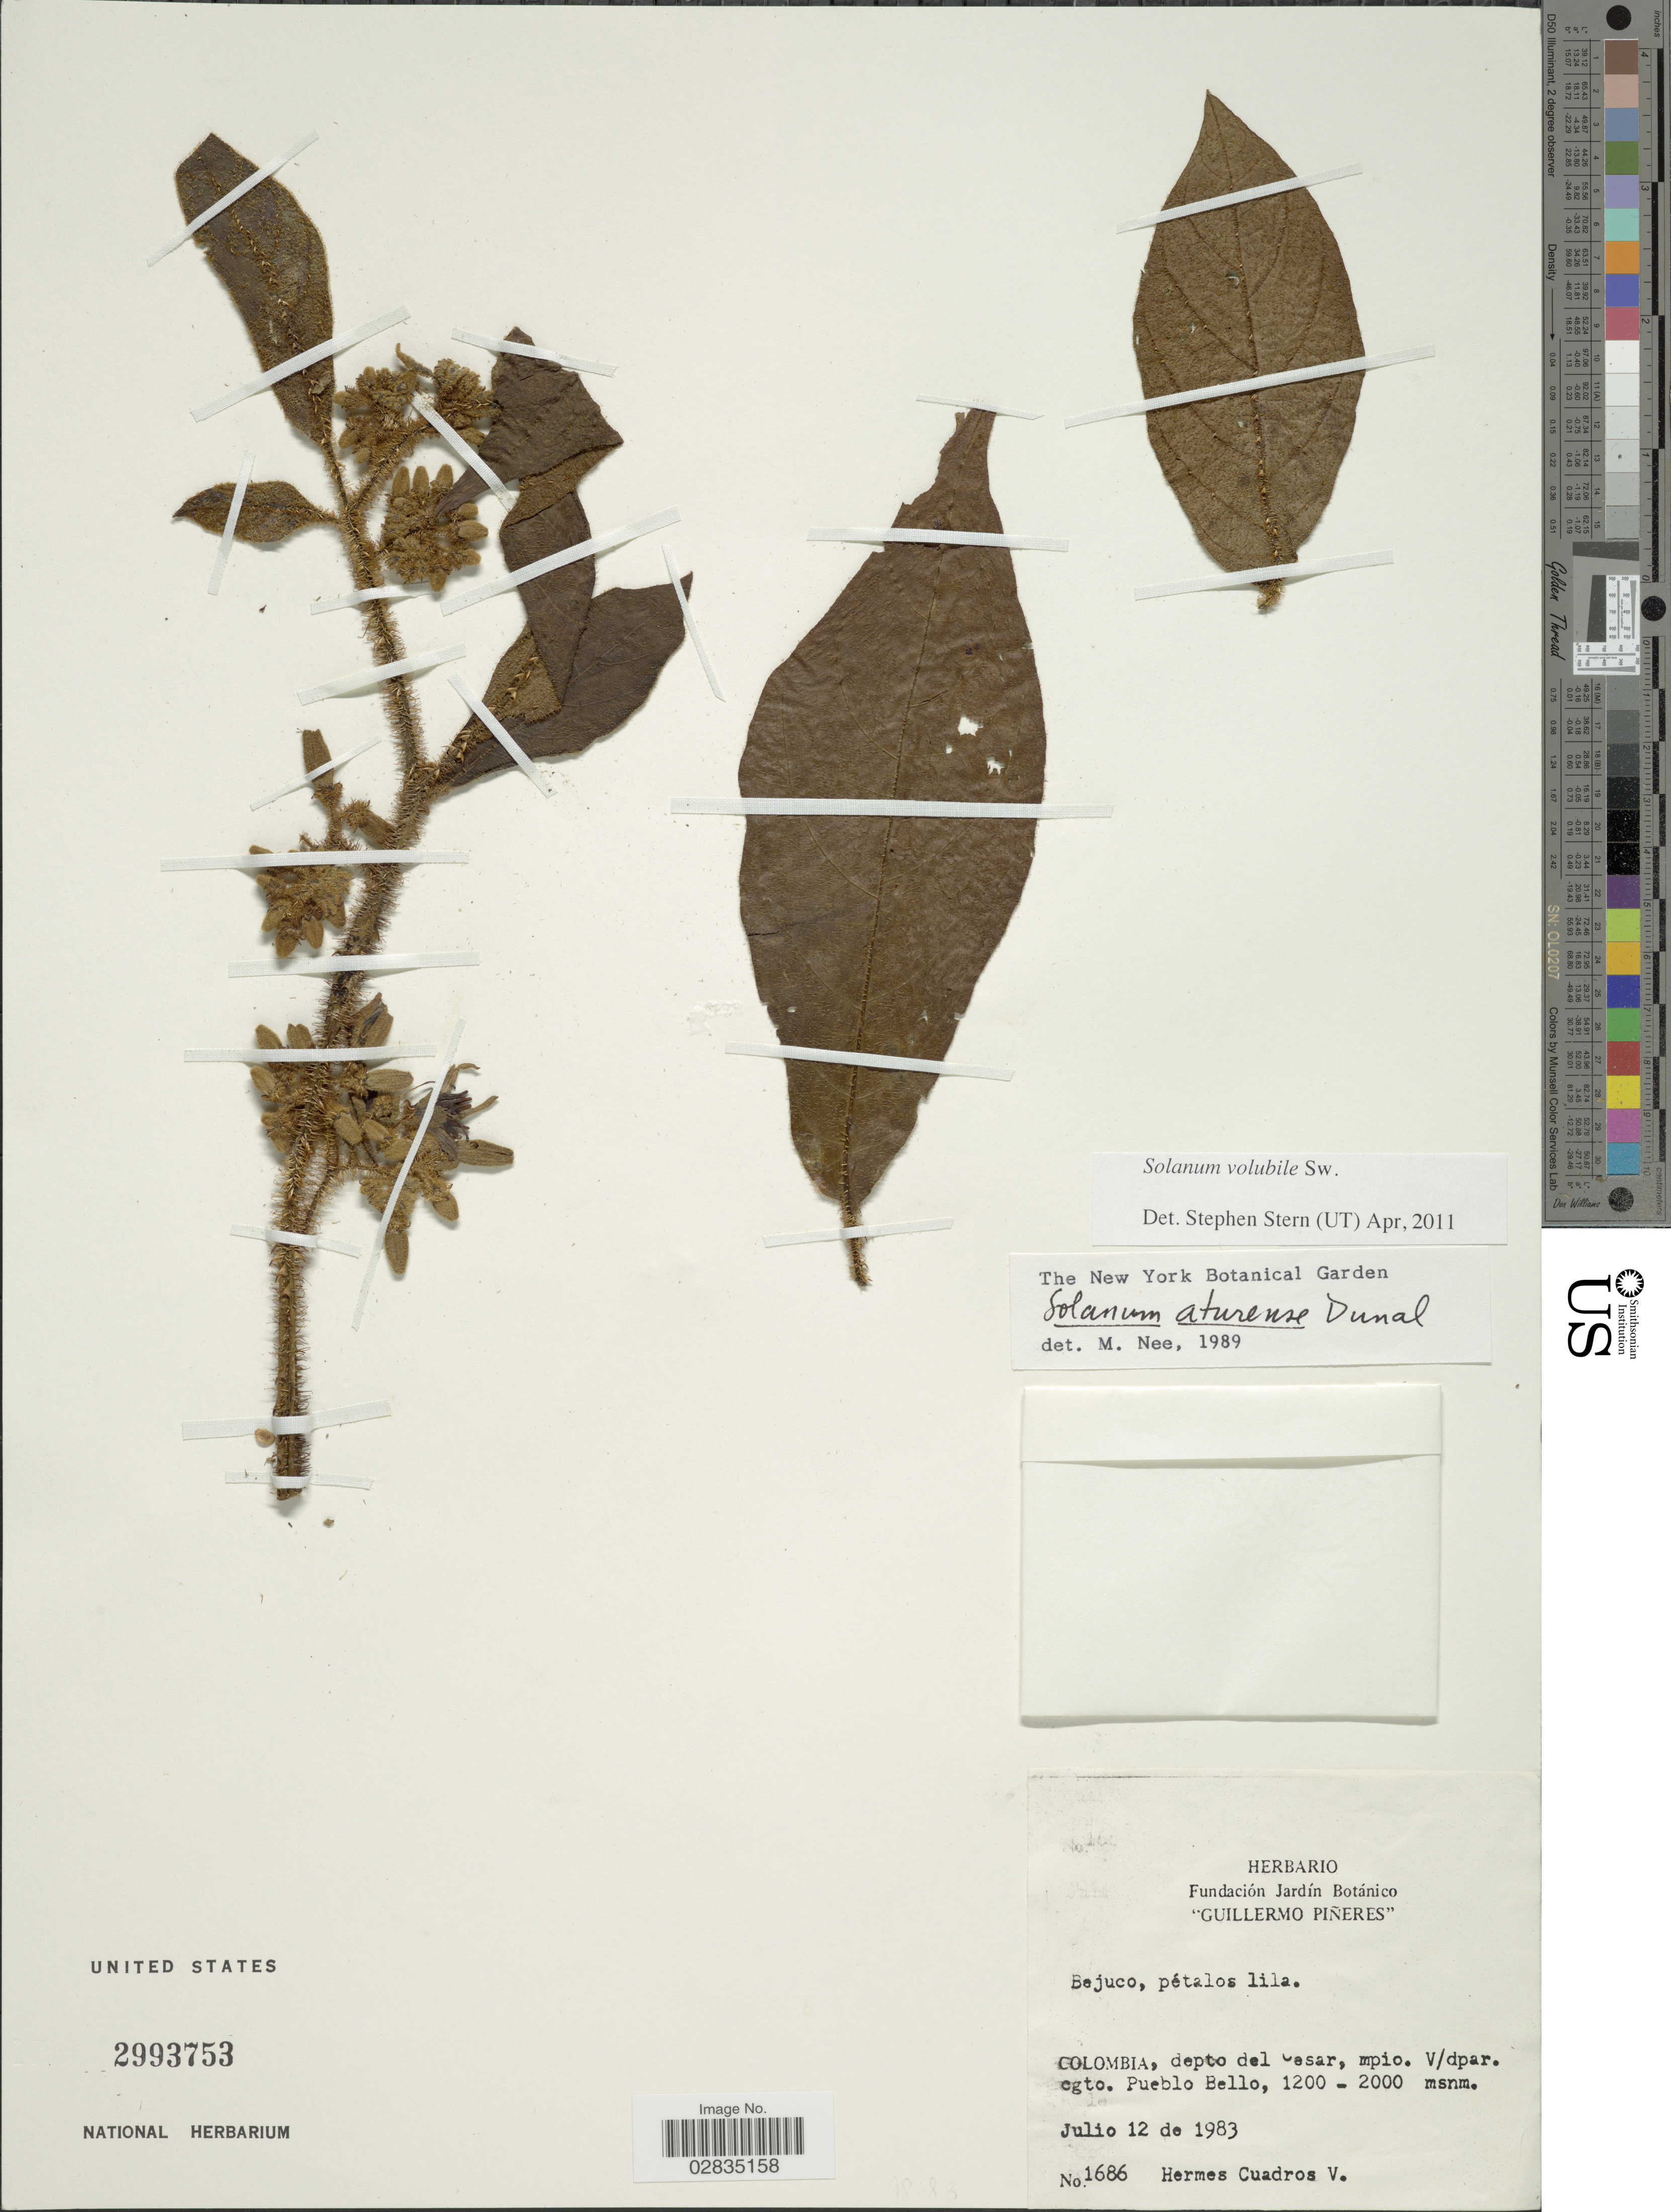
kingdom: Plantae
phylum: Tracheophyta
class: Magnoliopsida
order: Solanales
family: Solanaceae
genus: Solanum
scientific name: Solanum volubile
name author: Sw.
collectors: H. Cuadros V.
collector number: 1686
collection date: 1983-07-12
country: Colombia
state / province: Cesar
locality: Depto del Cesar, mpio. V/dpar. cgto. Pueblo Bello.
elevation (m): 1200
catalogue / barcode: US 2993753